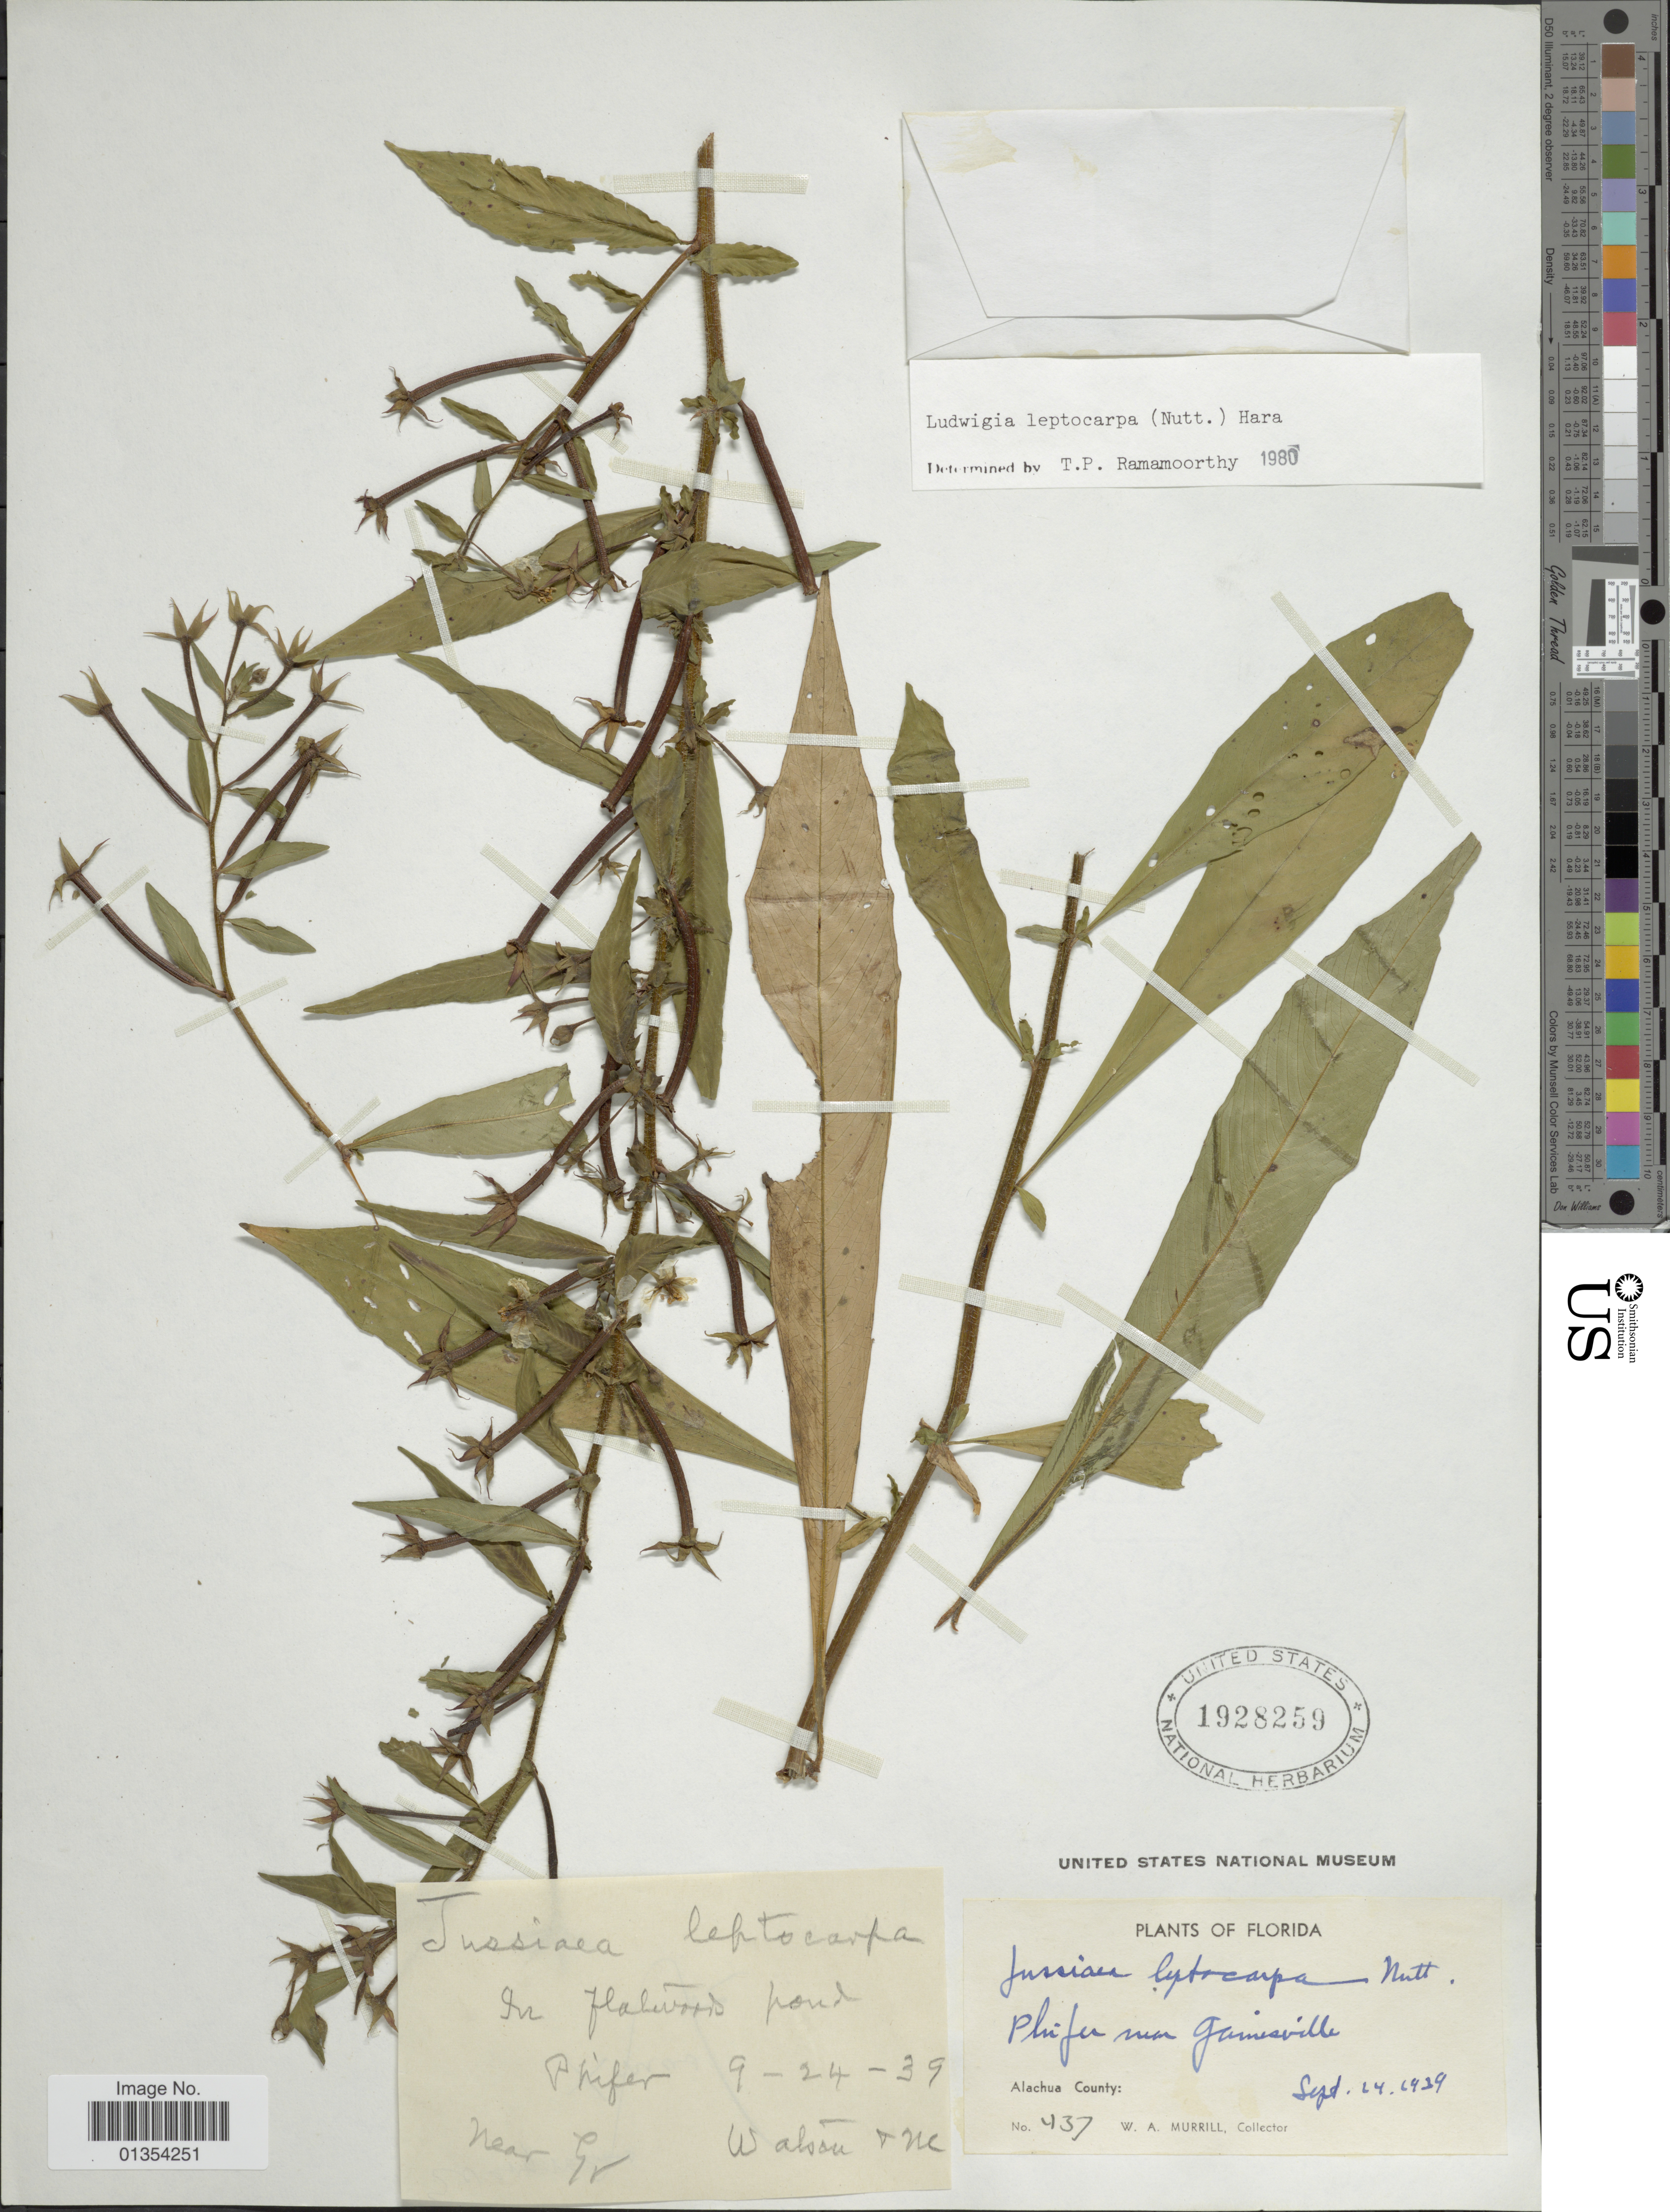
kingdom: Plantae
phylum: Tracheophyta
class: Magnoliopsida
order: Myrtales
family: Onagraceae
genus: Ludwigia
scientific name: Ludwigia leptocarpa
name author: (Nutt.) H. Hara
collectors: W. A. Murrill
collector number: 437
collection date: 1939-09-24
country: United States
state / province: Florida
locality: Phifer near Gainesville, Alachua County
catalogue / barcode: US 1928259